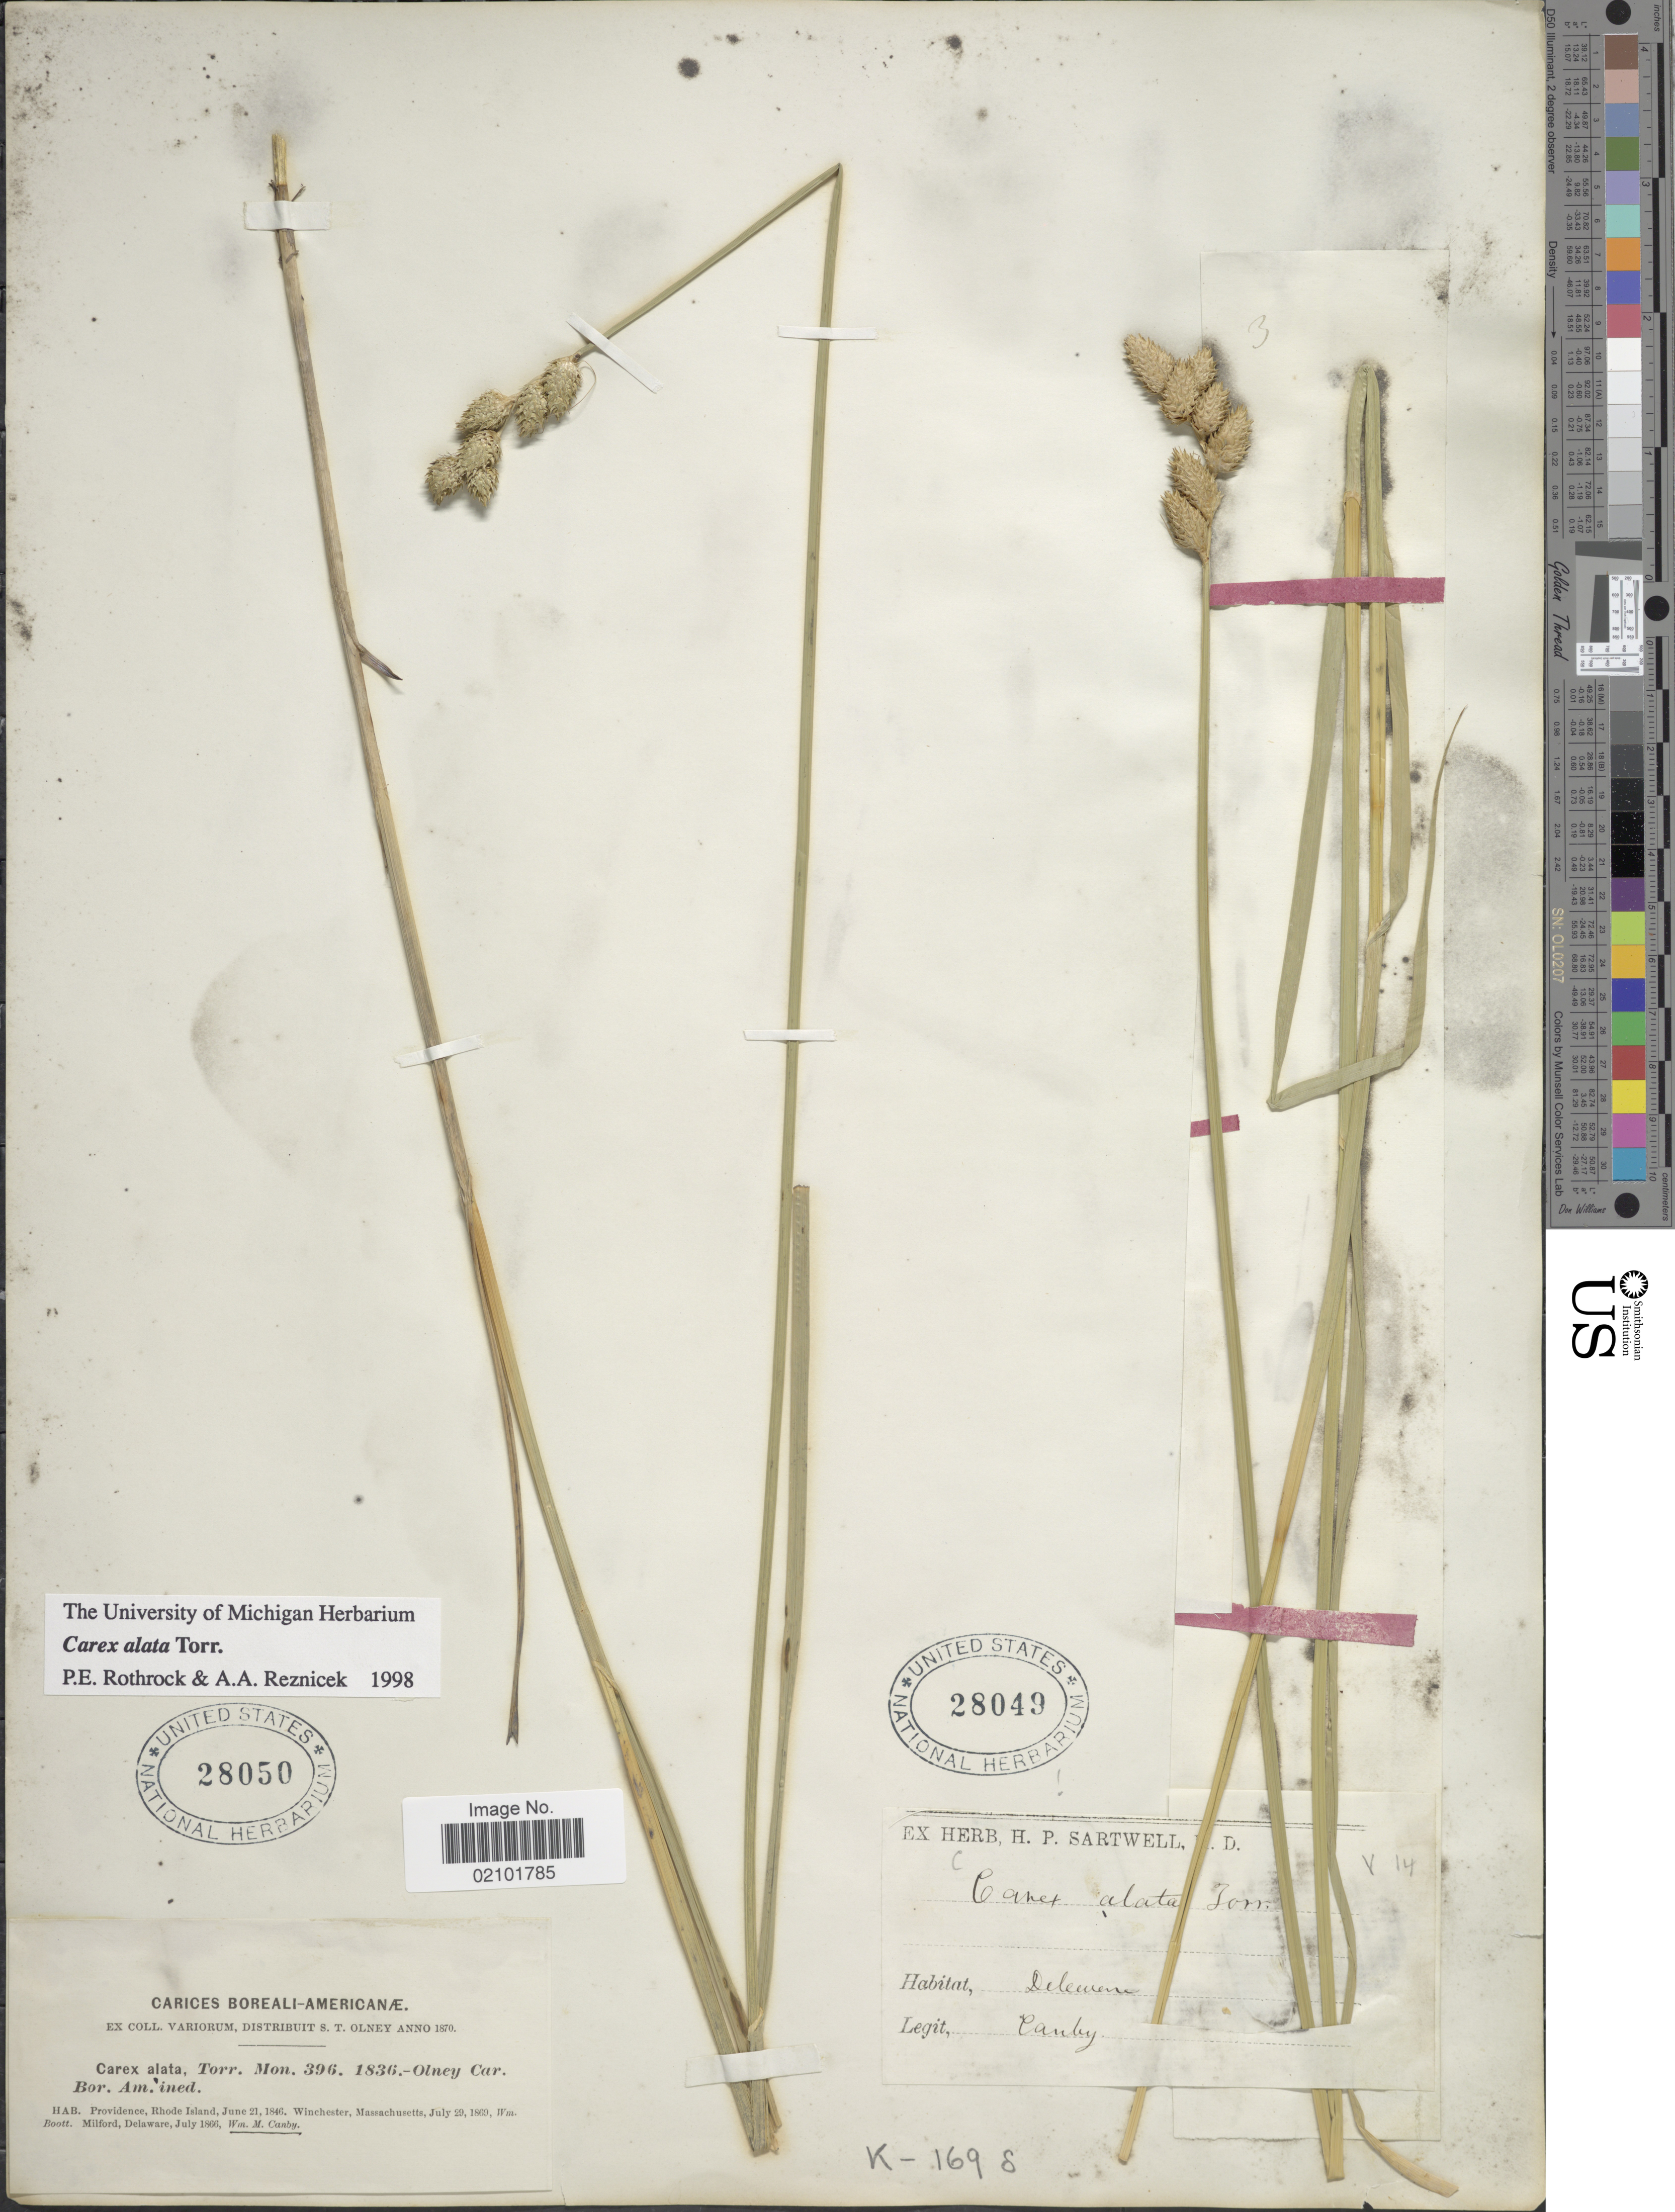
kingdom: Plantae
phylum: Tracheophyta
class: Liliopsida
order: Poales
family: Cyperaceae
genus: Carex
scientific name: Carex alata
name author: Torr.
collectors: Canby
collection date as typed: Transcribed d/m/y: /5/14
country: United States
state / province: Delaware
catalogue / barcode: US 28049